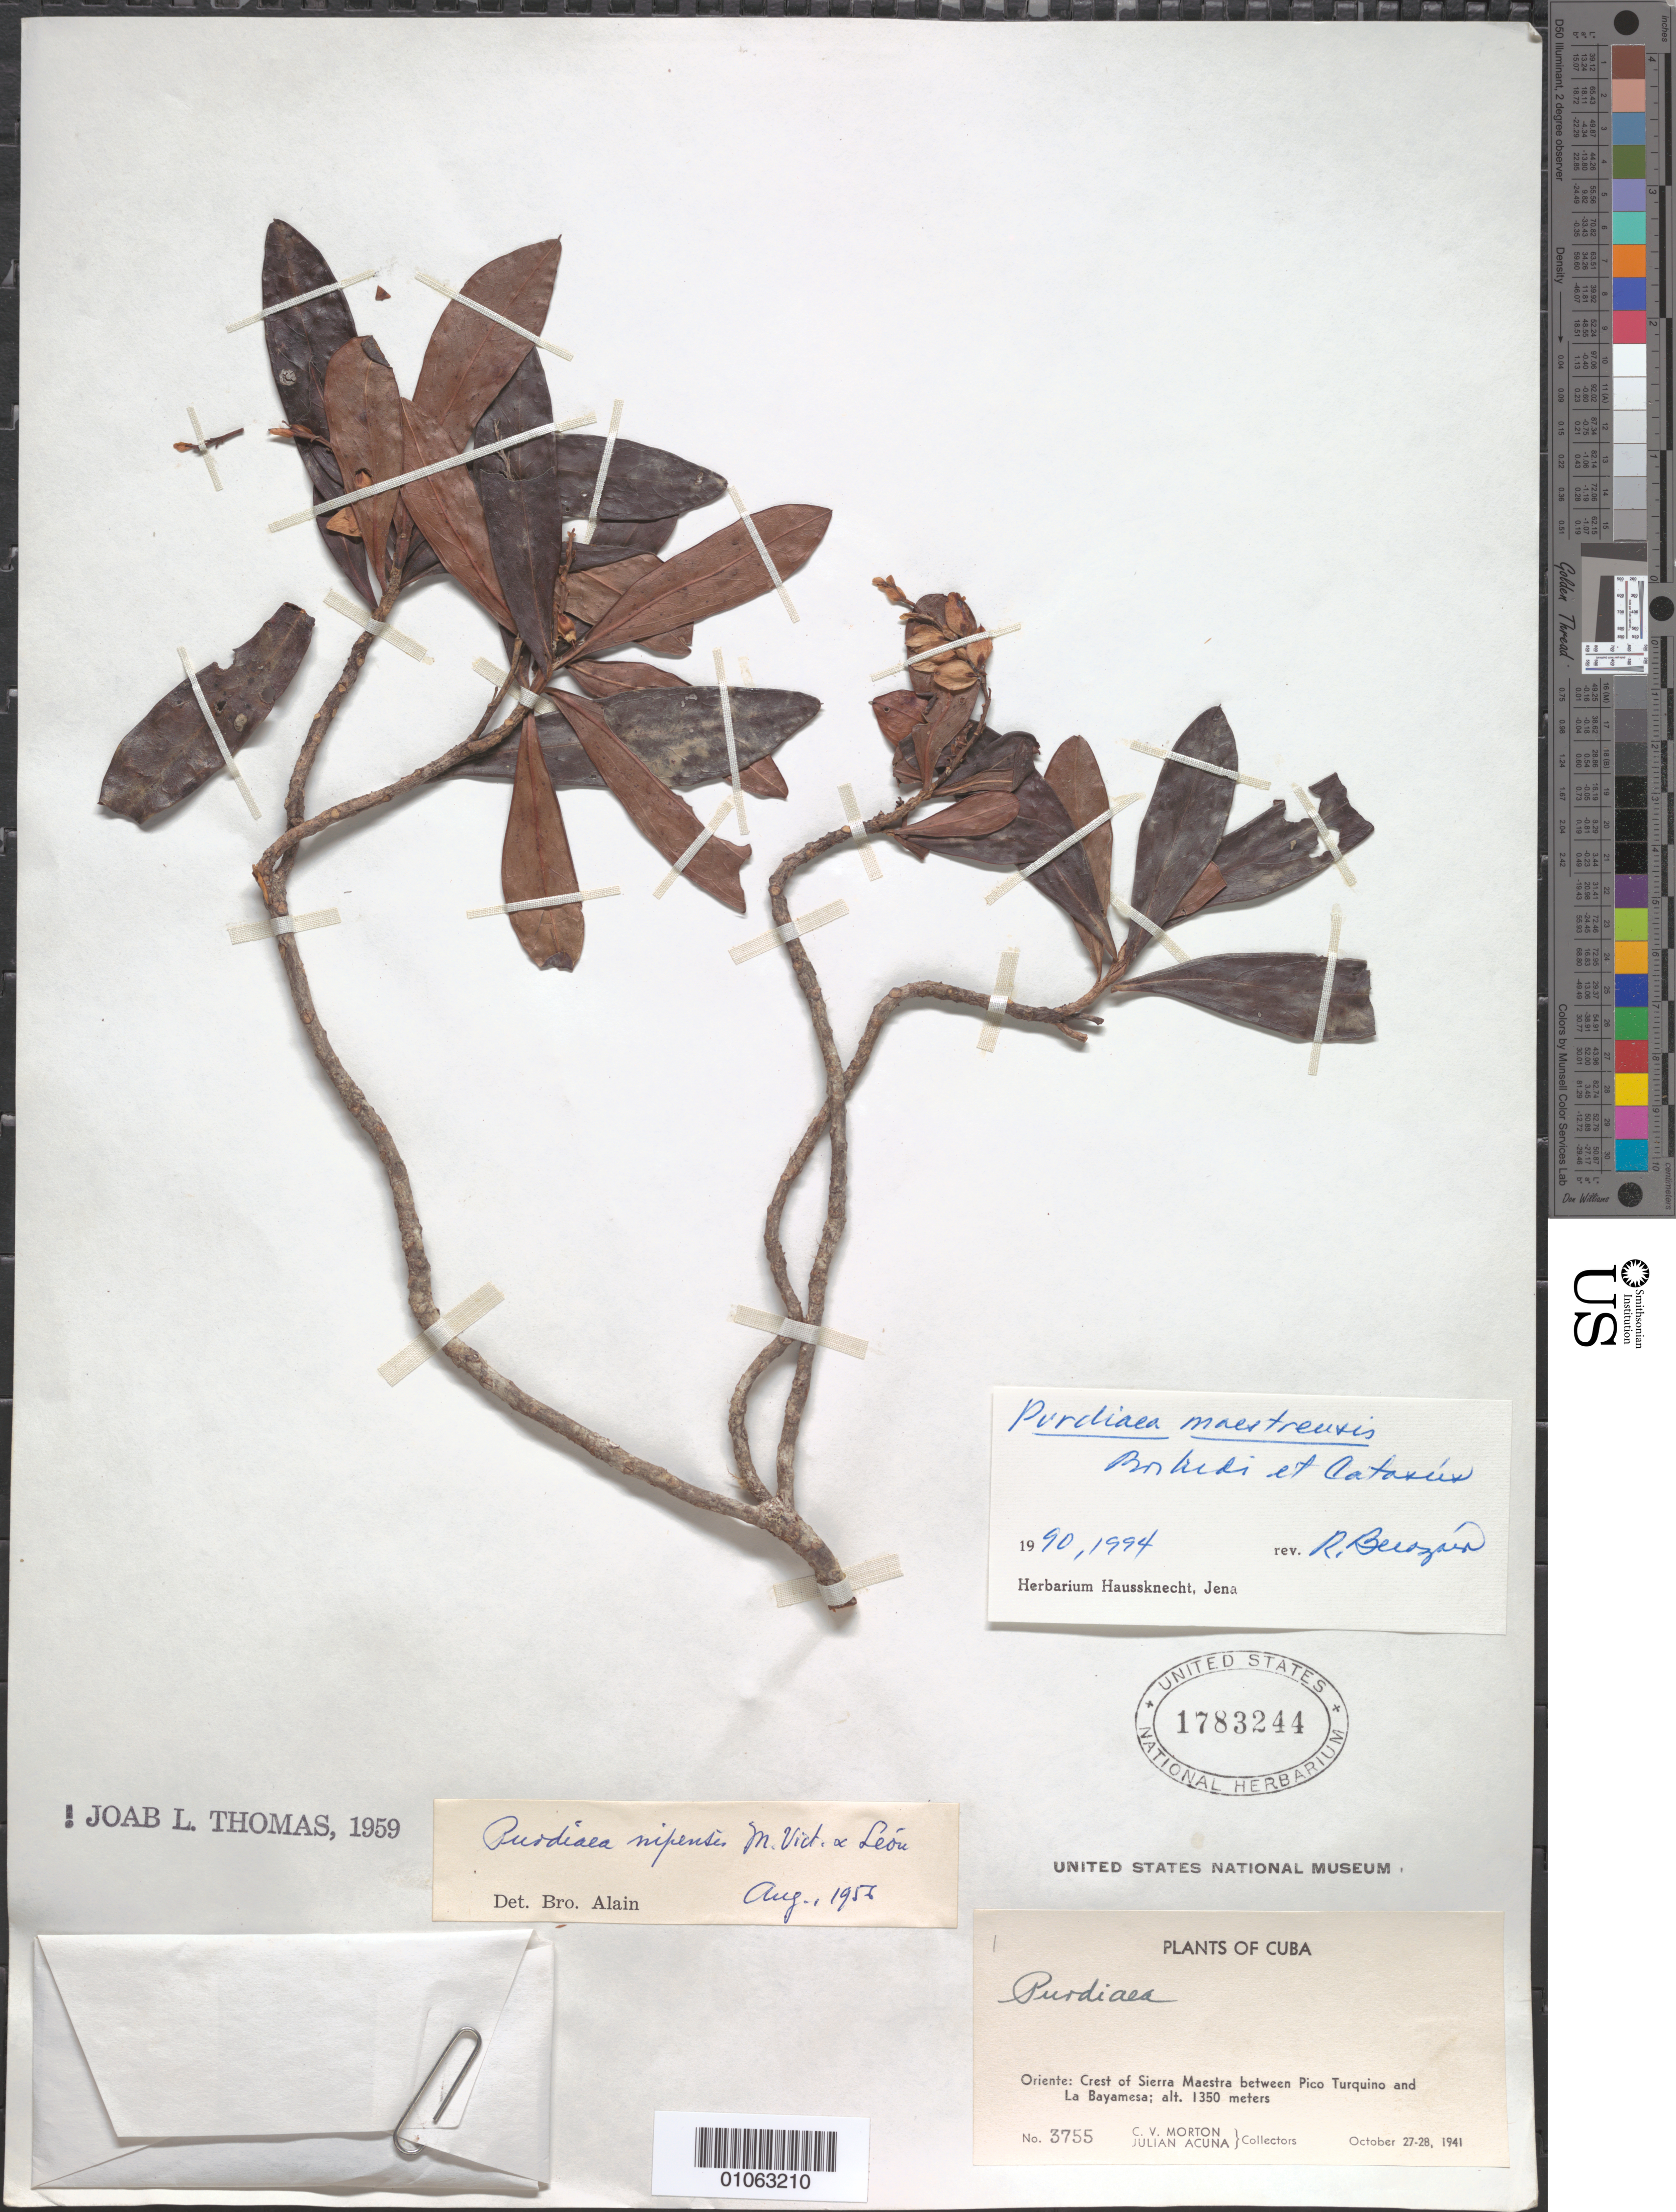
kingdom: Plantae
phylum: Tracheophyta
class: Magnoliopsida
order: Ericales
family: Clethraceae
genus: Purdiaea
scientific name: Purdiaea maestrensis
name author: Borhidi & Catasús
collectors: C. V. Morton & J. Acuña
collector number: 3755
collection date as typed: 27 Oct 1941 to 28 Oct 1941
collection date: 1941-10-27/1941-10-28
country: Cuba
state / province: Oriente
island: Cuba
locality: Creste of Sierra Maestra between Pico Turquino and La Bayamesa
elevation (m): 1350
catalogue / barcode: US 1783244